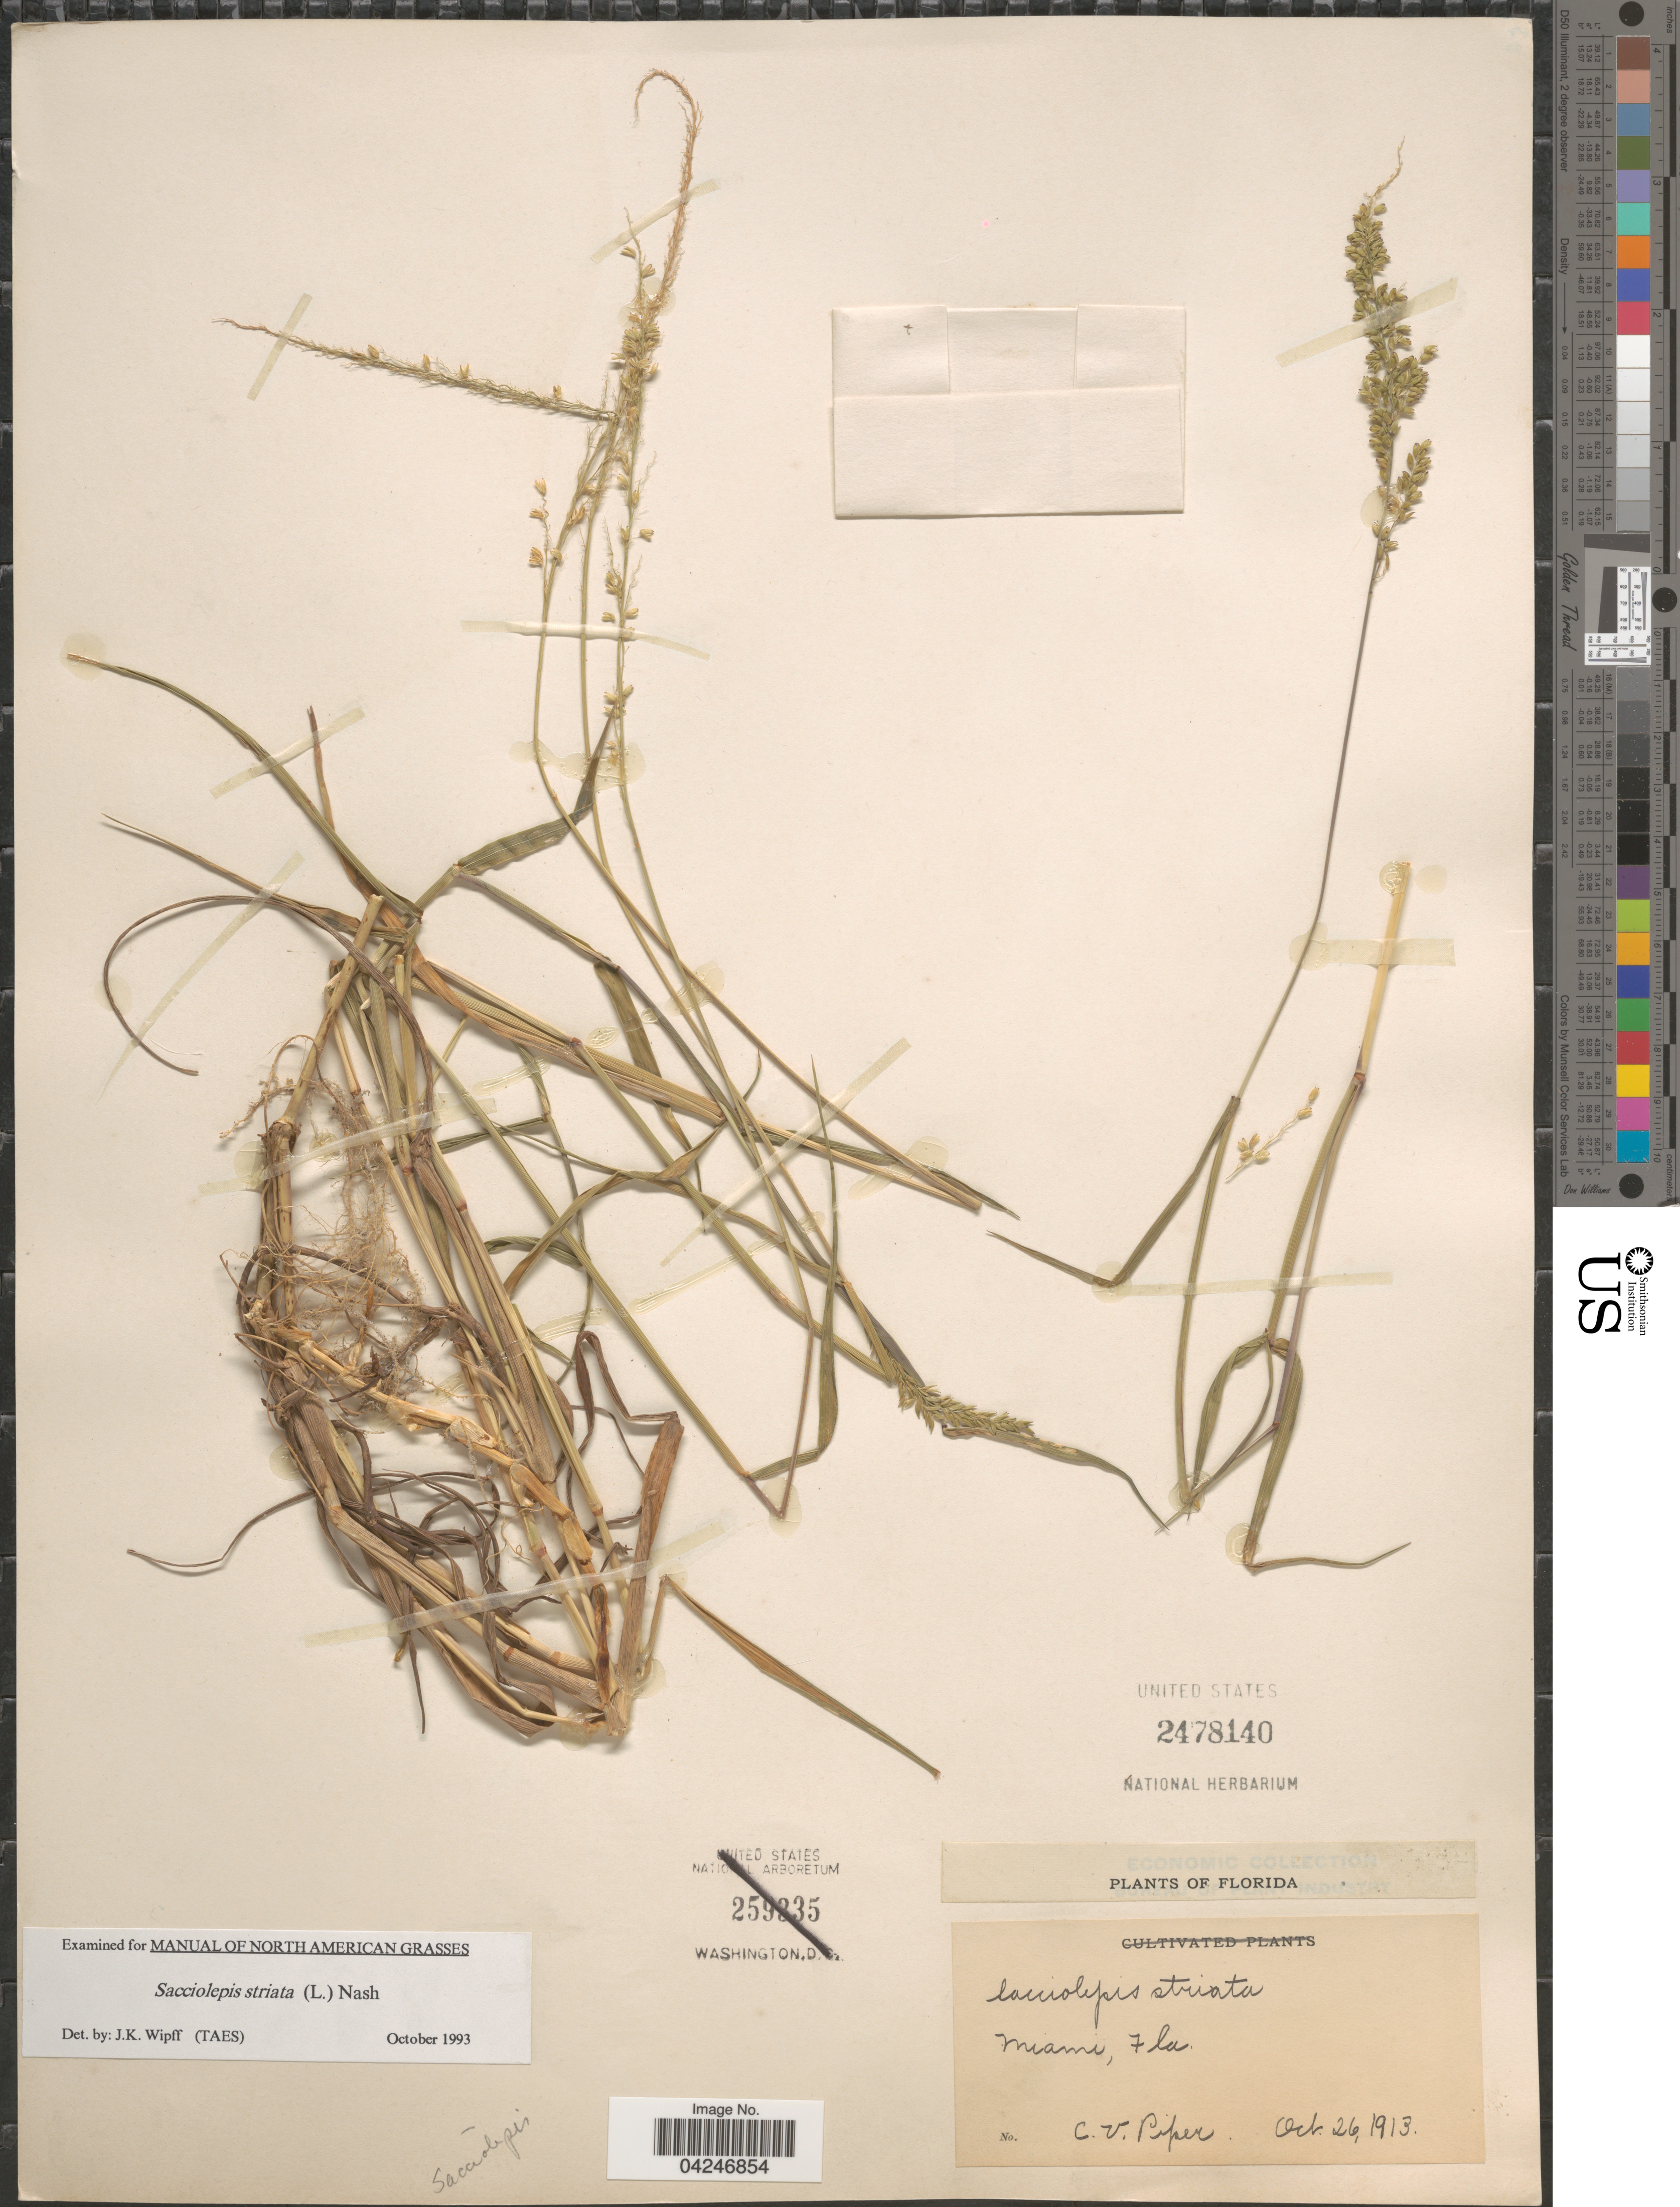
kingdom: Plantae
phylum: Tracheophyta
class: Liliopsida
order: Poales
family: Poaceae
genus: Sacciolepis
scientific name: Sacciolepis striata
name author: (L.) Nash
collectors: C. V. Piper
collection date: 1913-10-26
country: United States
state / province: Florida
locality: Miami.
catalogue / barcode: US 2478140